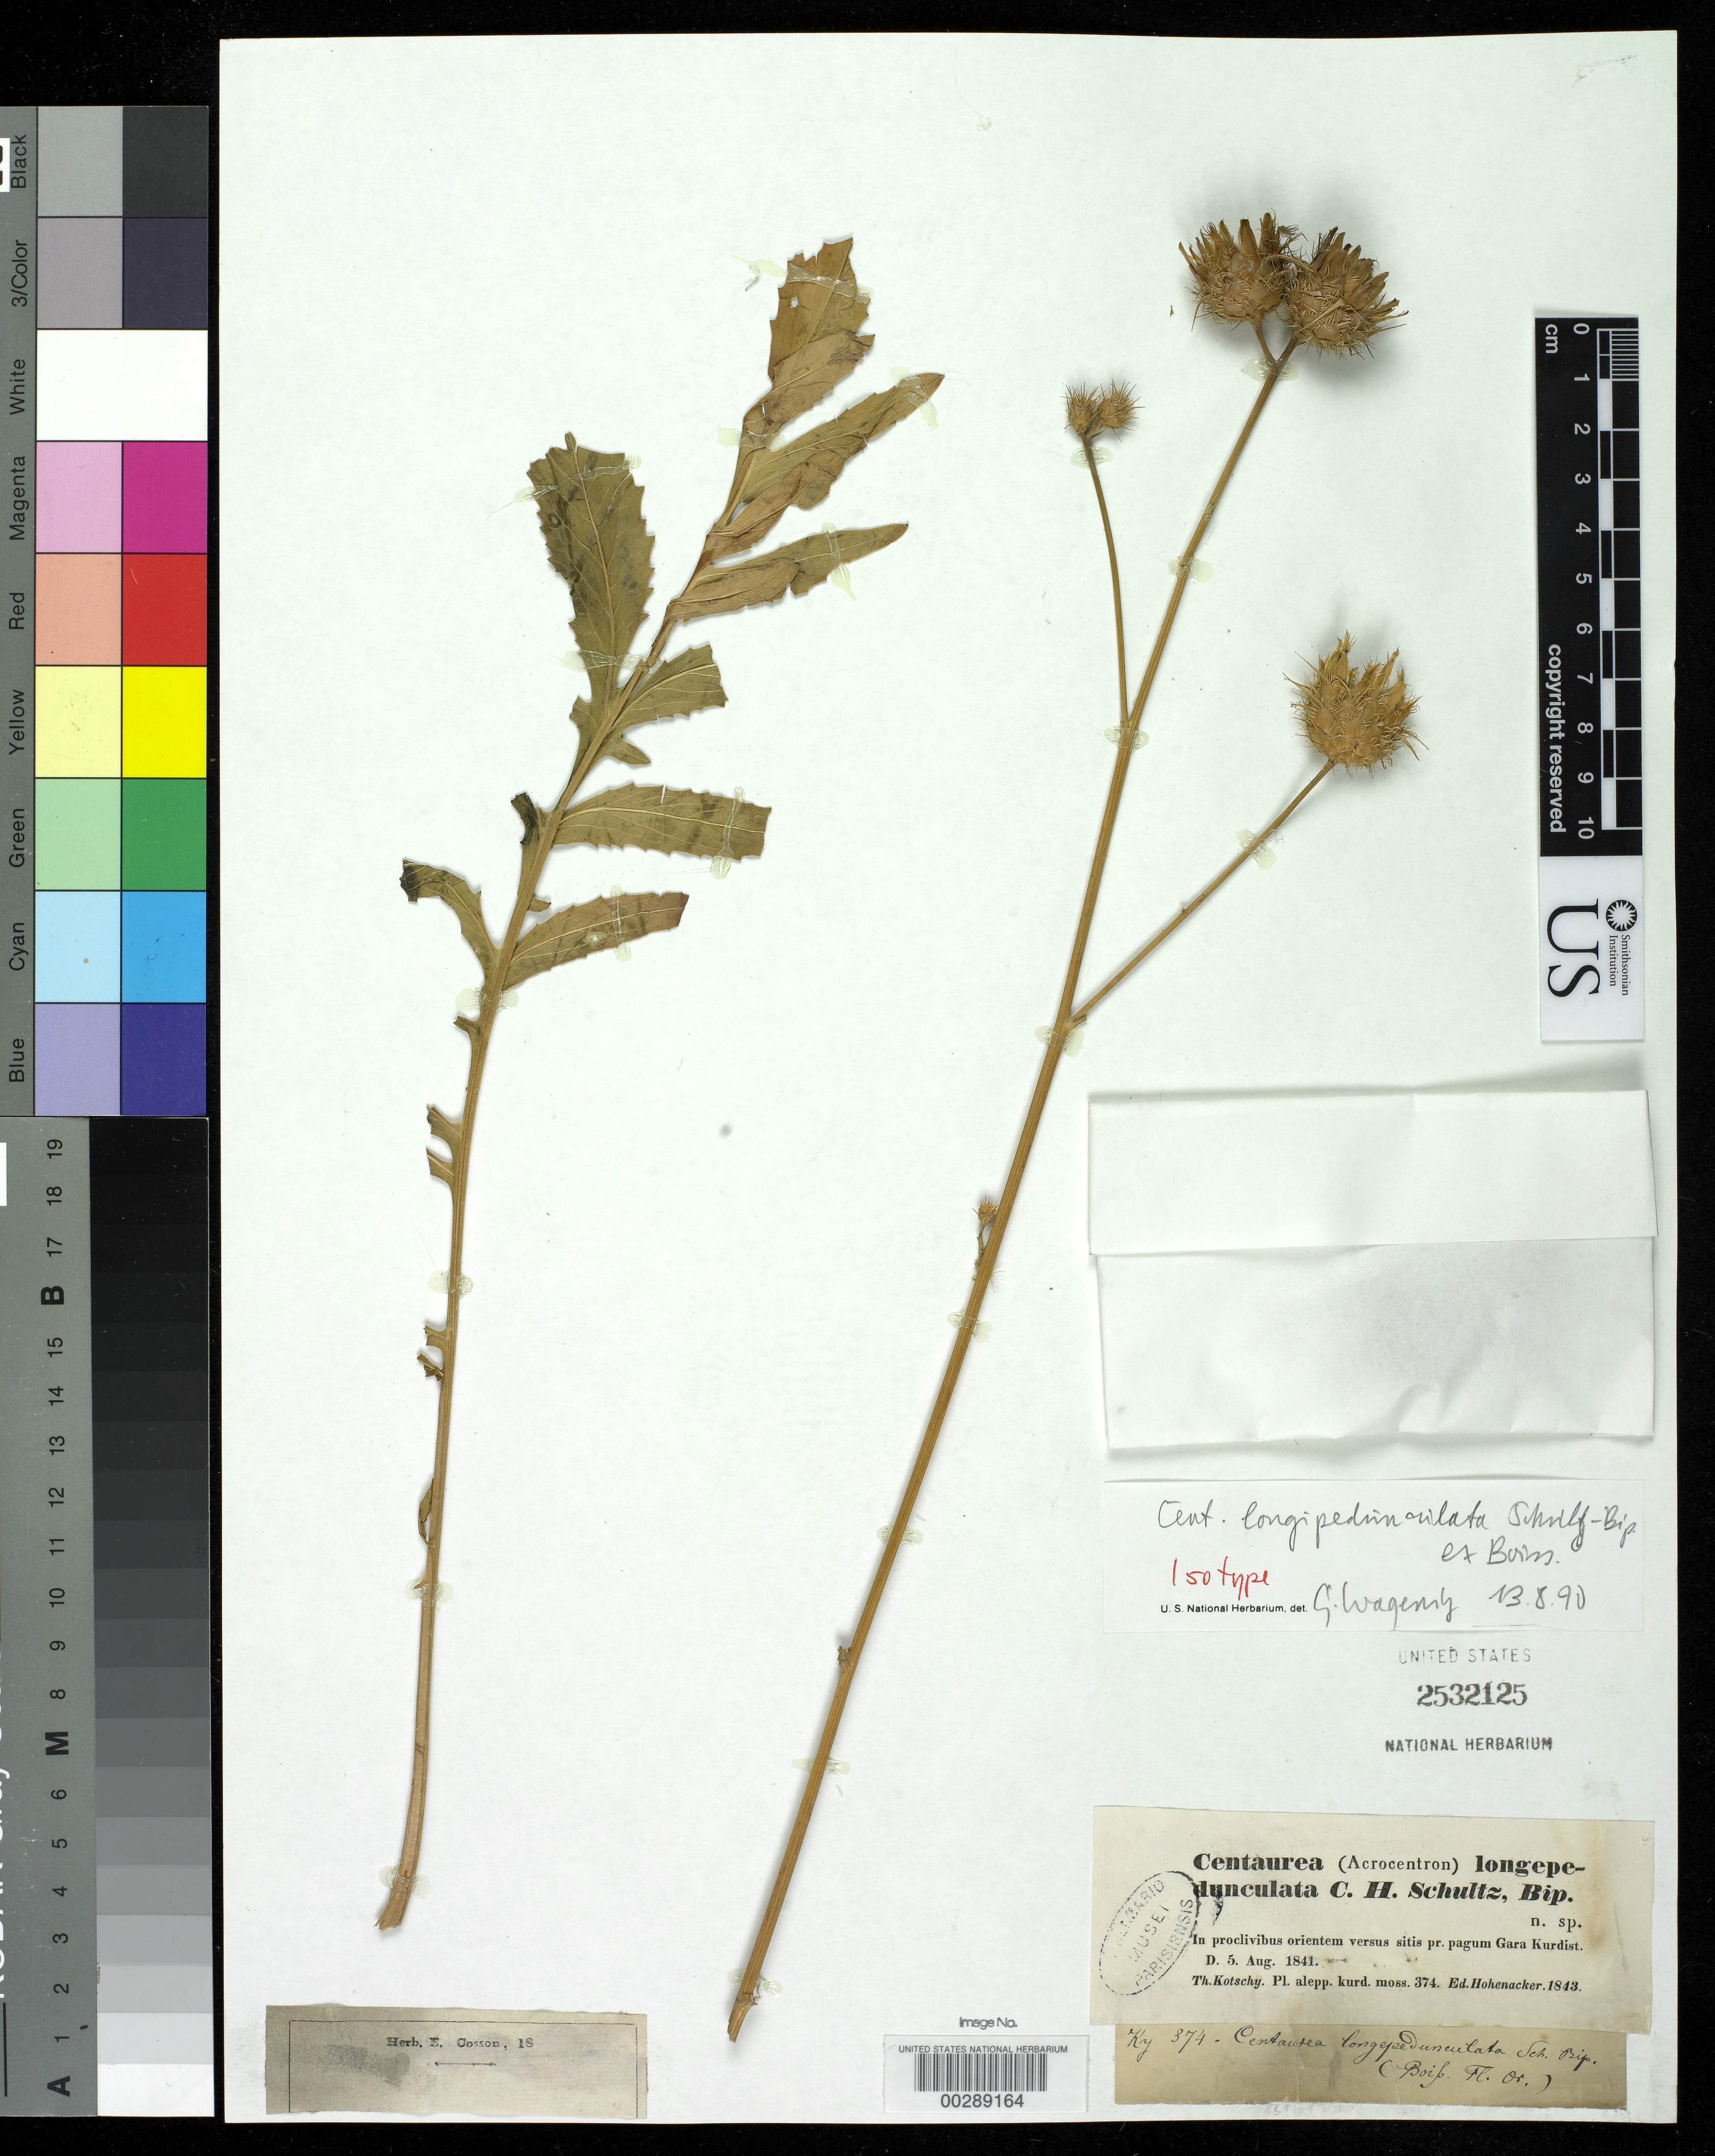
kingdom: Plantae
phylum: Tracheophyta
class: Magnoliopsida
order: Asterales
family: Asteraceae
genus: Centaurea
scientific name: Centaurea longepedunculata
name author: Sch. Bip. ex Boiss.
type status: Isotype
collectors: K. G. Kotschy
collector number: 374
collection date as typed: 05 Aug 1841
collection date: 1841-08-05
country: Turkey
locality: Gara Kurdistaniae Assyriacae supra Mossul. [Gara of Assyrian Kurdistan above Mossul?]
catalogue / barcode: US 2532125